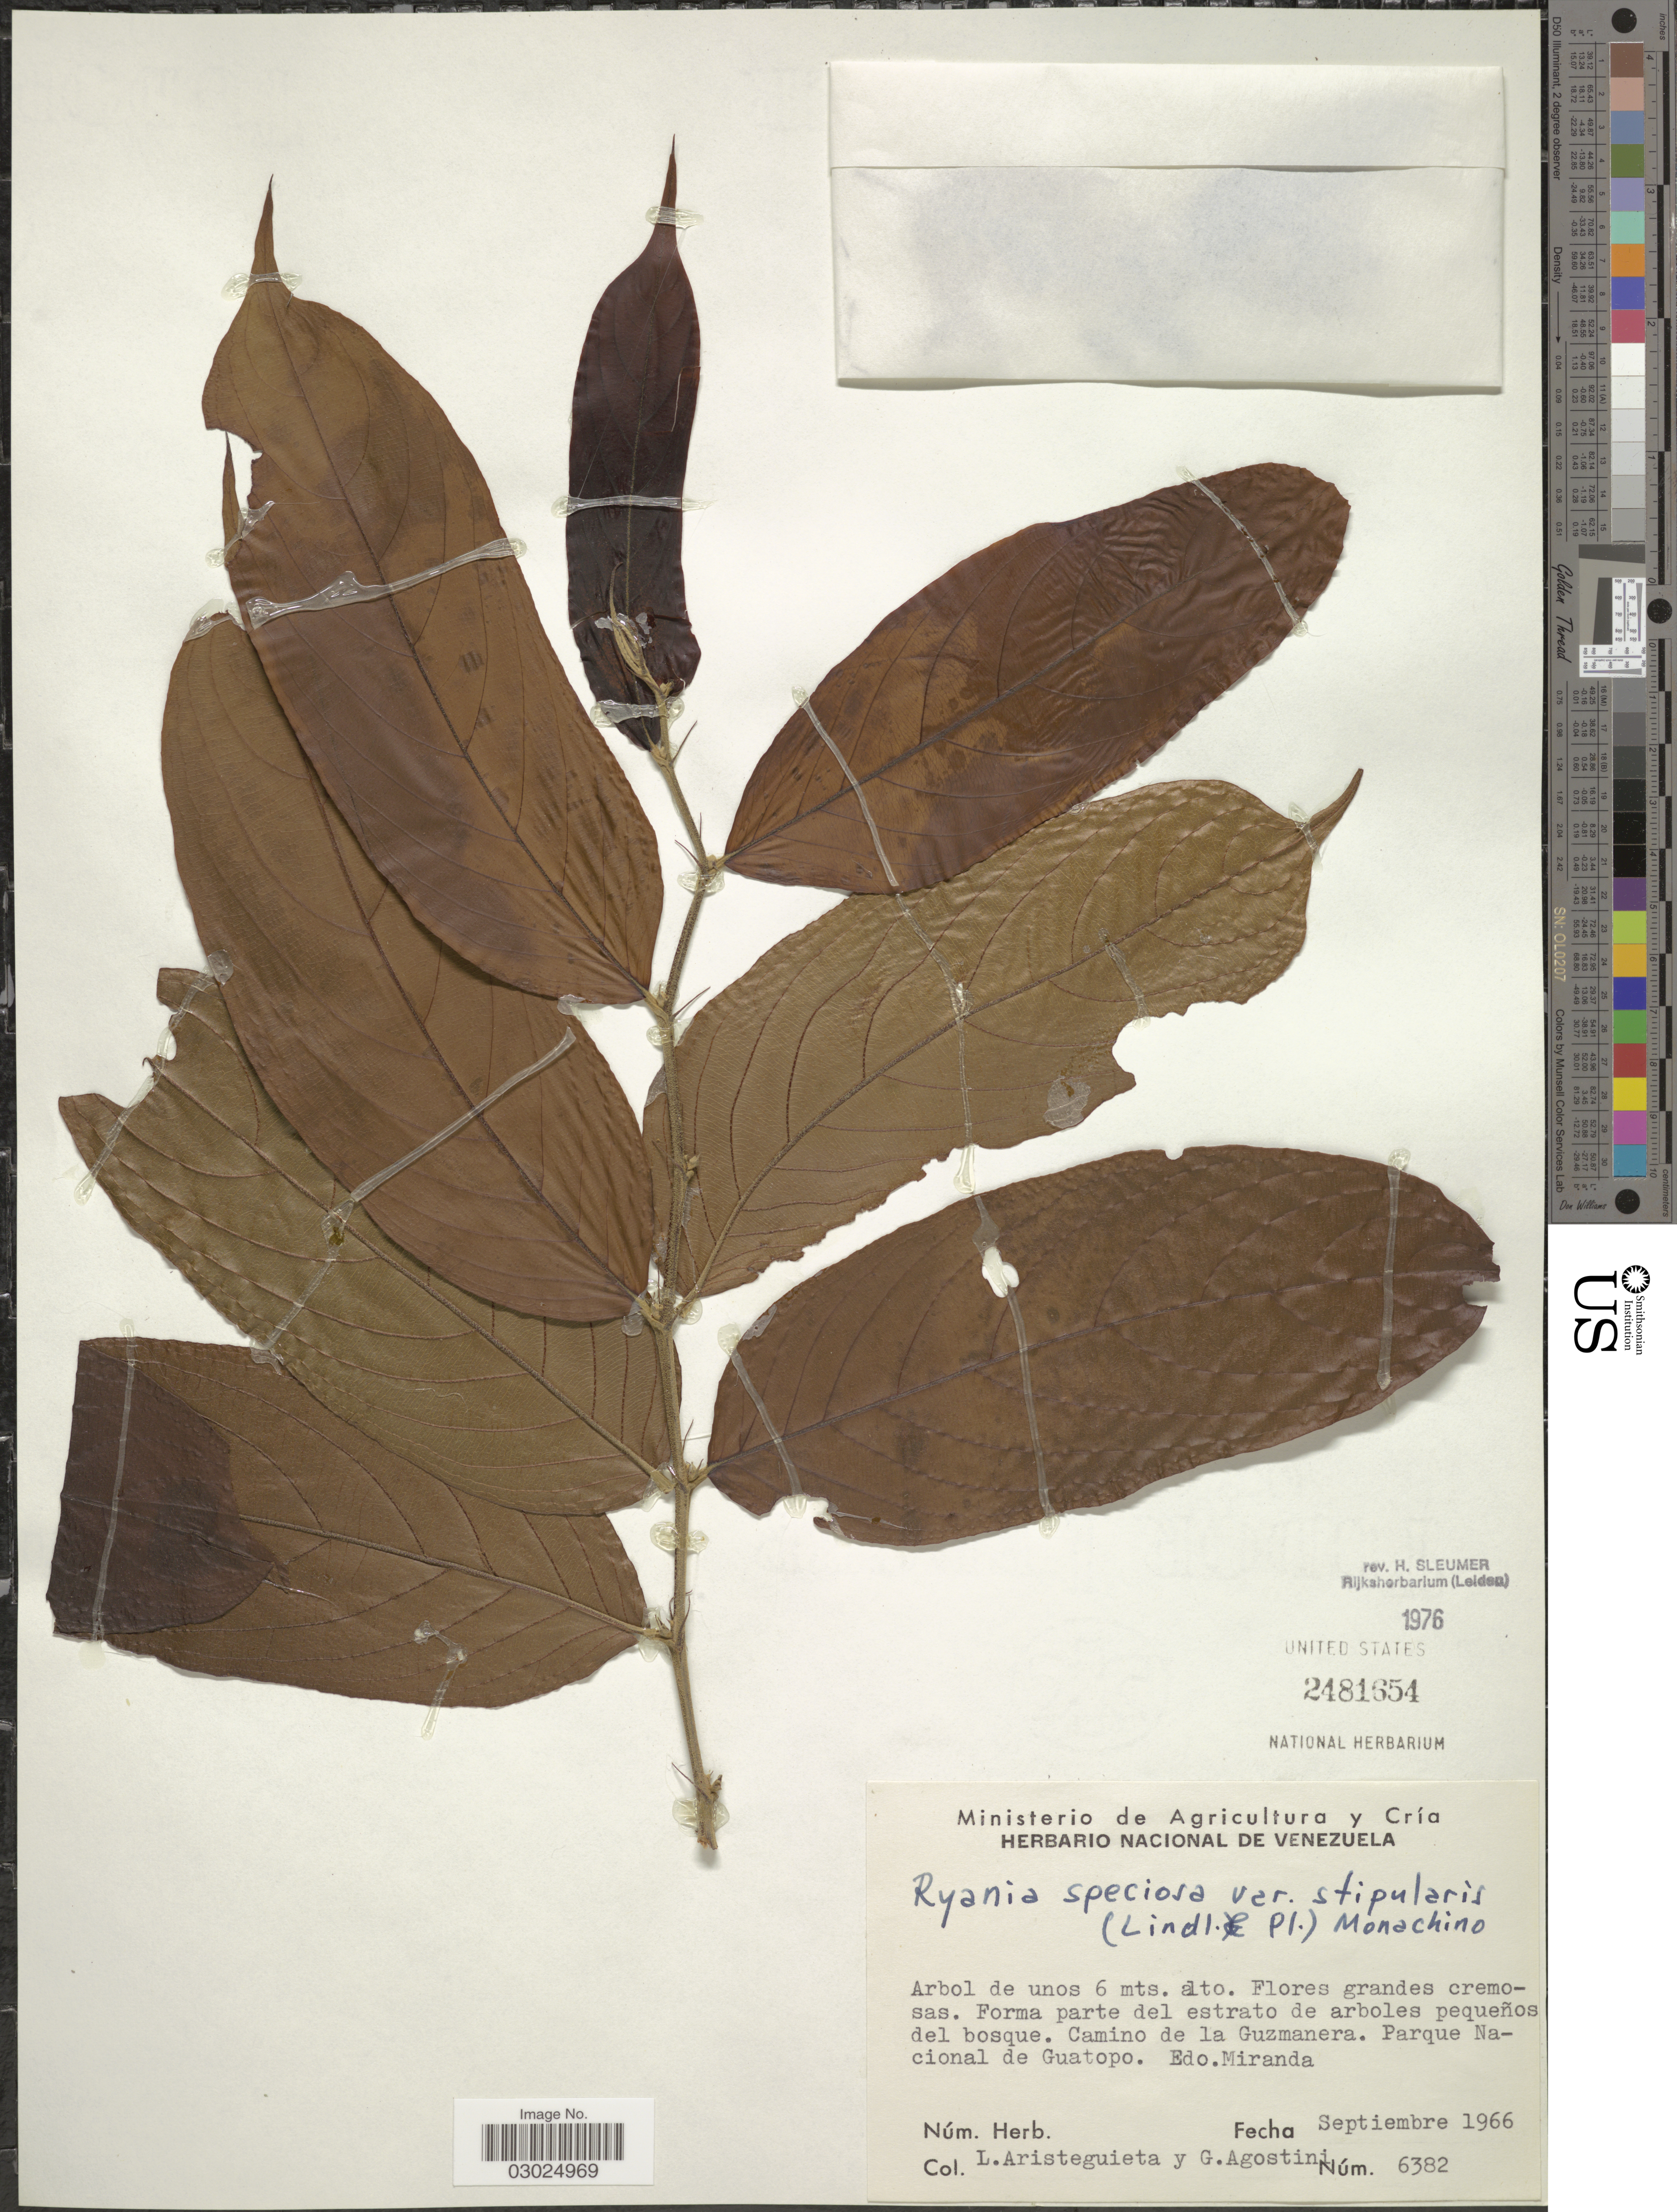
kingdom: Plantae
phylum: Tracheophyta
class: Magnoliopsida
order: Malpighiales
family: Salicaceae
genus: Ryania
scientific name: Ryania speciosa var. stipularis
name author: (Linden & Planch.) Monach.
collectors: L. Aristeguieta & G. Agostini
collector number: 6382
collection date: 1966-09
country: Venezuela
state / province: Miranda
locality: Camino de la Guzmanera. Parque Nacional de Guatopo. Edo. Miranda.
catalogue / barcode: US 2481654